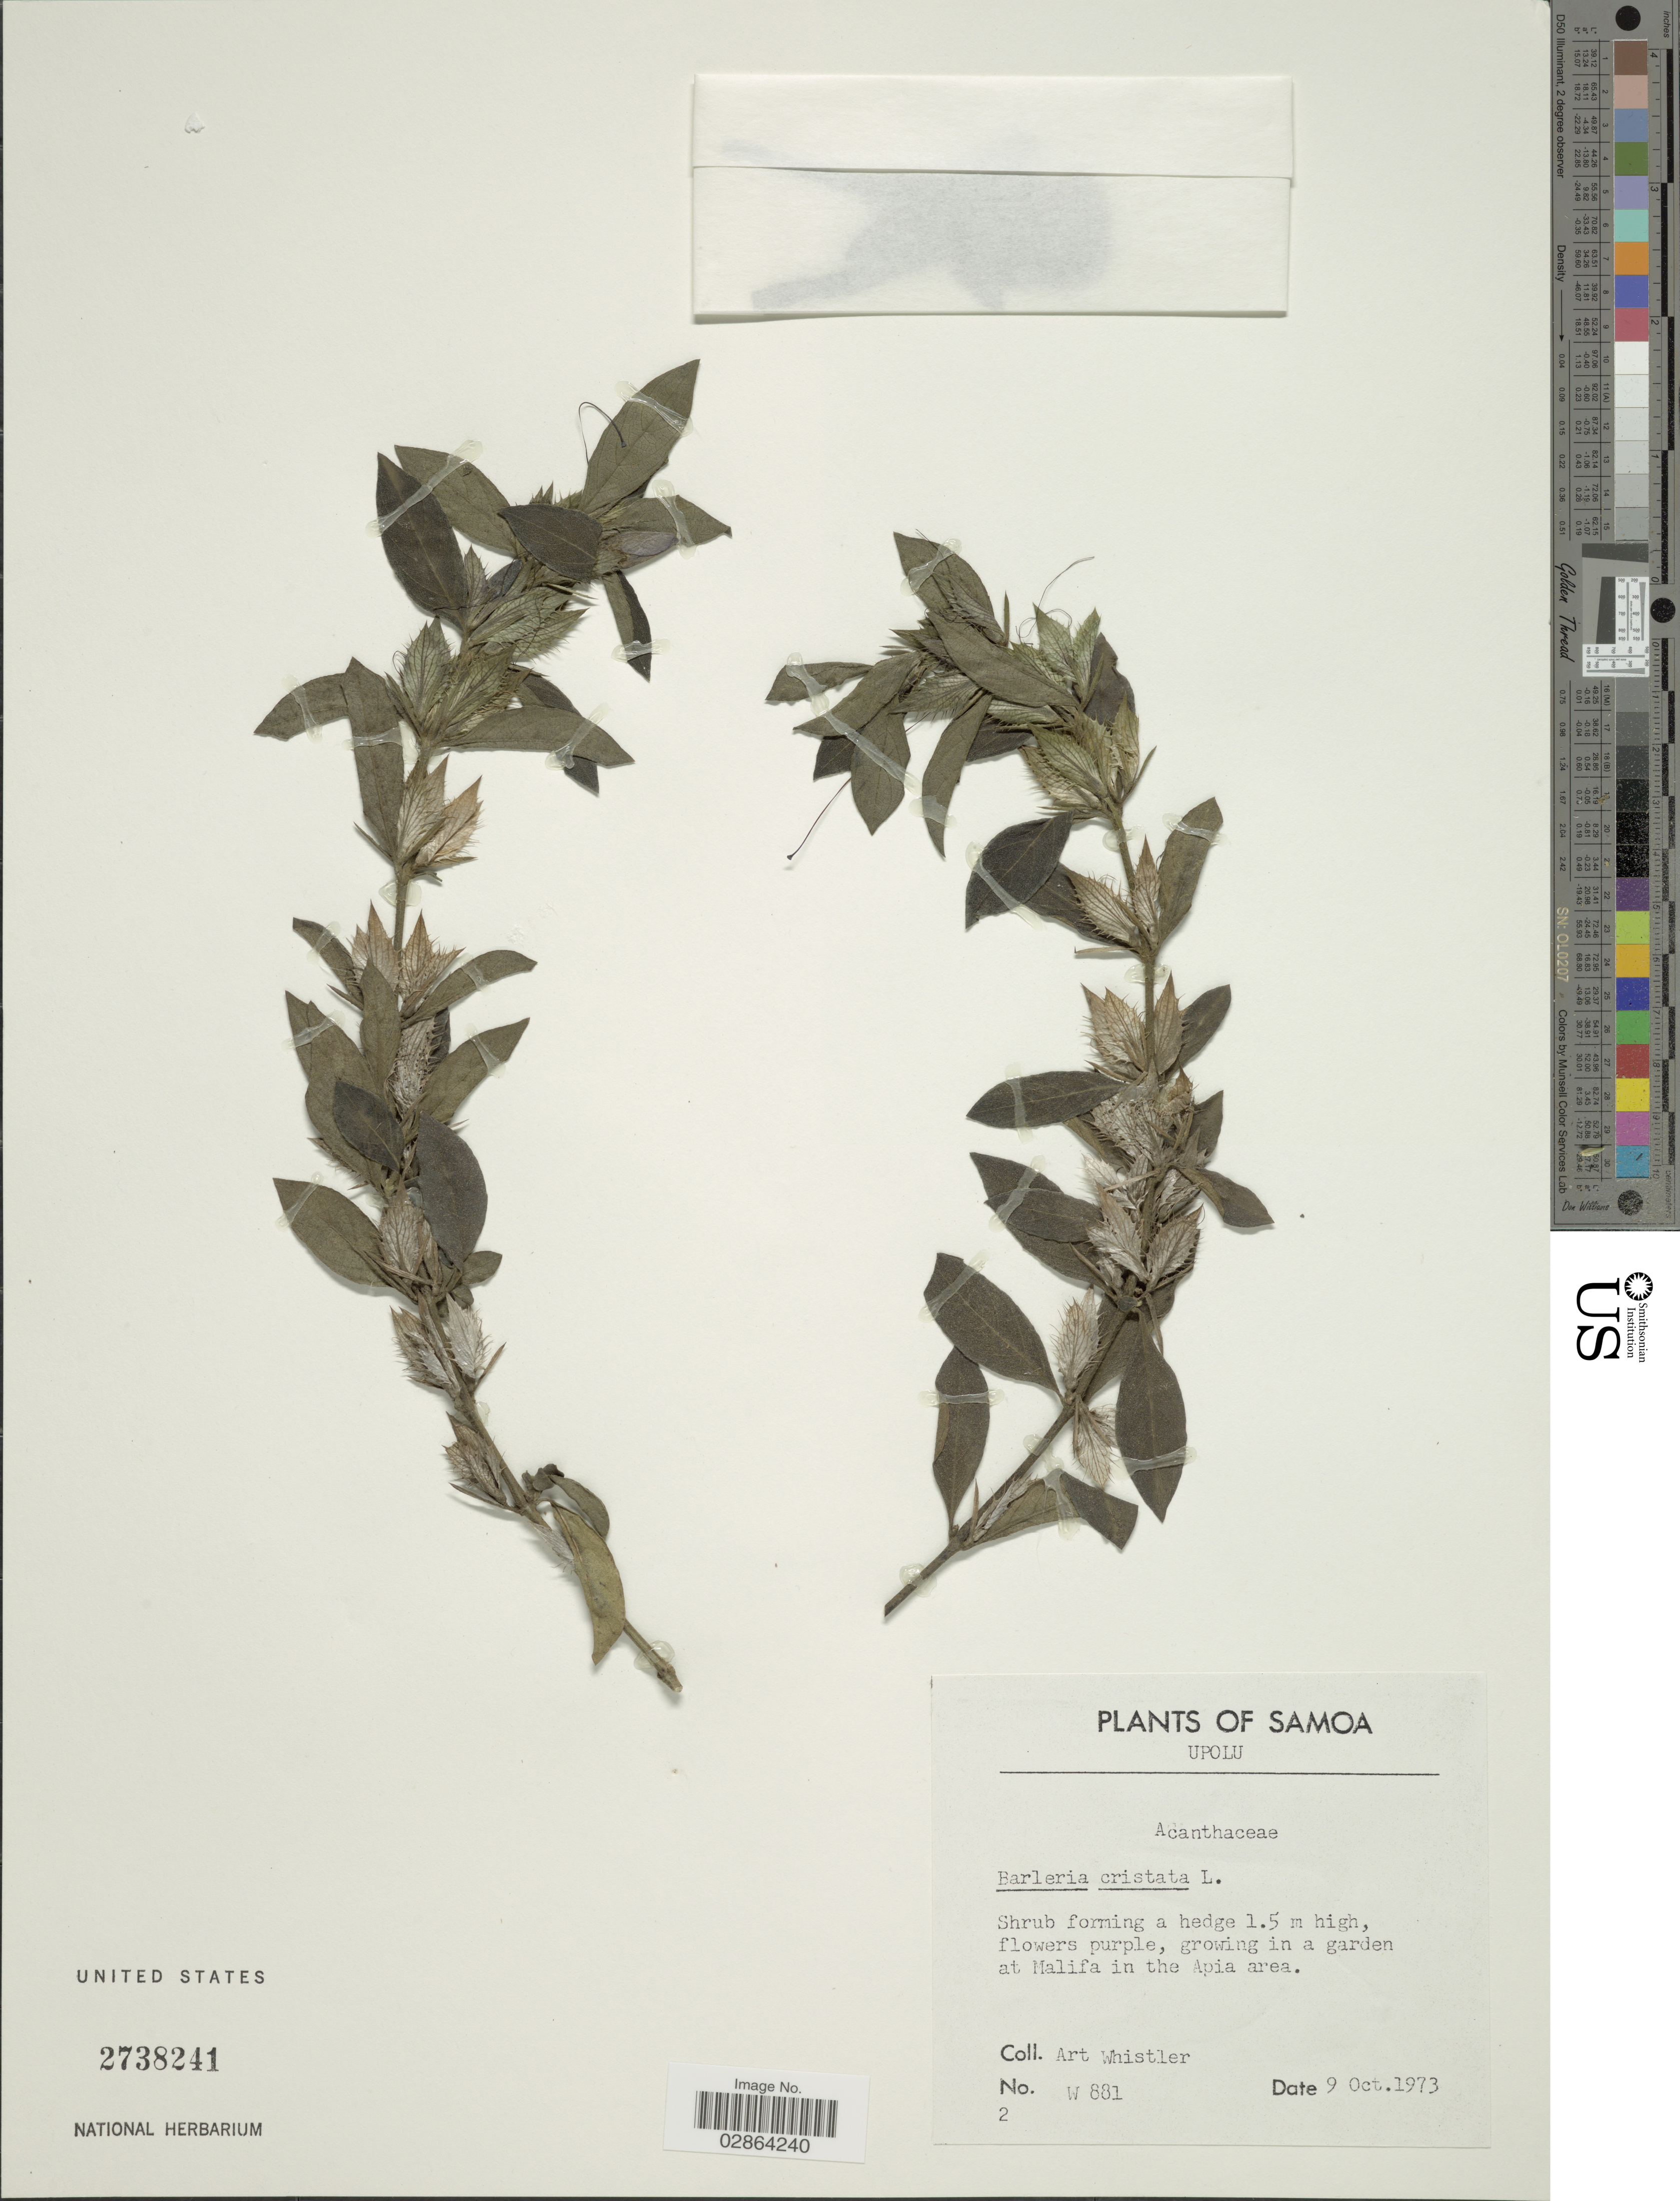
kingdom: Plantae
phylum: Tracheophyta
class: Magnoliopsida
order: Lamiales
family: Acanthaceae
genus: Barleria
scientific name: Barleria cristata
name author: L.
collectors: A. Whistler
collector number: W881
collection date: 1973-10-09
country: Samoa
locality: Samoa, Upolu, growing in a garden at Malifa in the Apia area.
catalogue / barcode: US 2738241